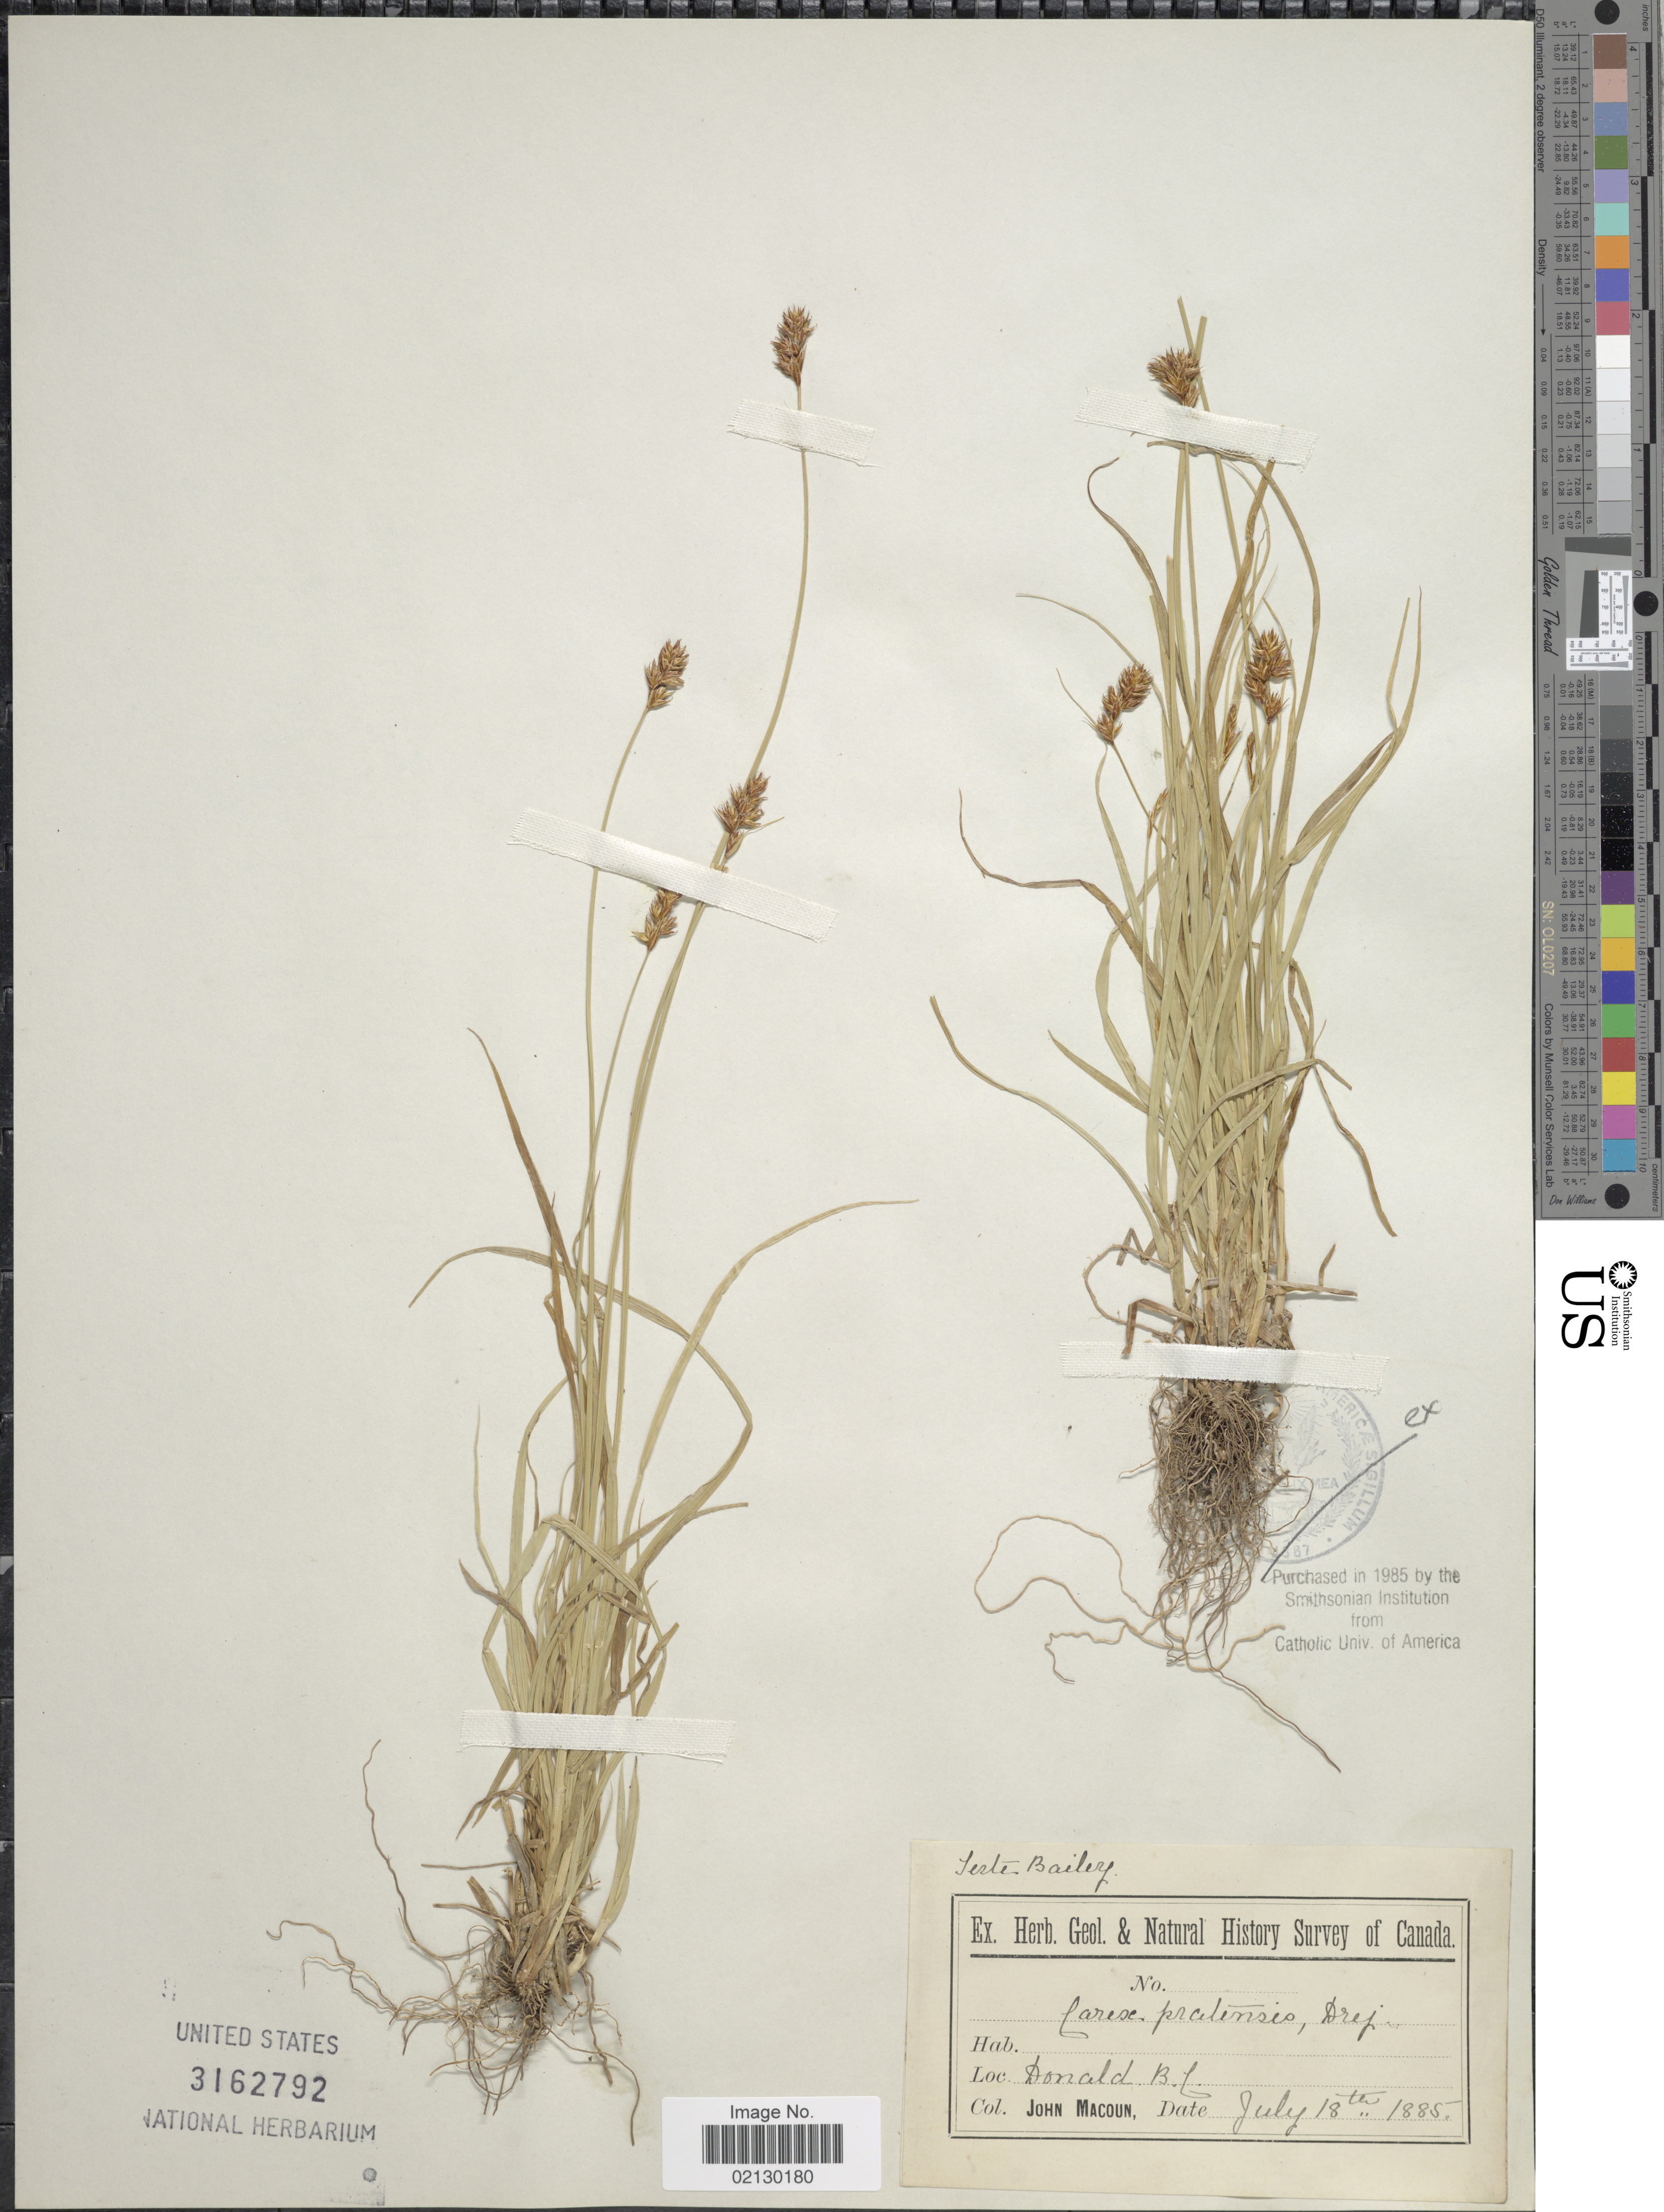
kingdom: Plantae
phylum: Tracheophyta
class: Liliopsida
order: Poales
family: Cyperaceae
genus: Carex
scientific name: Carex praticola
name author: Rydb.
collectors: J. Macoun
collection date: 1885-07-18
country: Canada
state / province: British Columbia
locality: Donald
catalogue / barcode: US 3162792